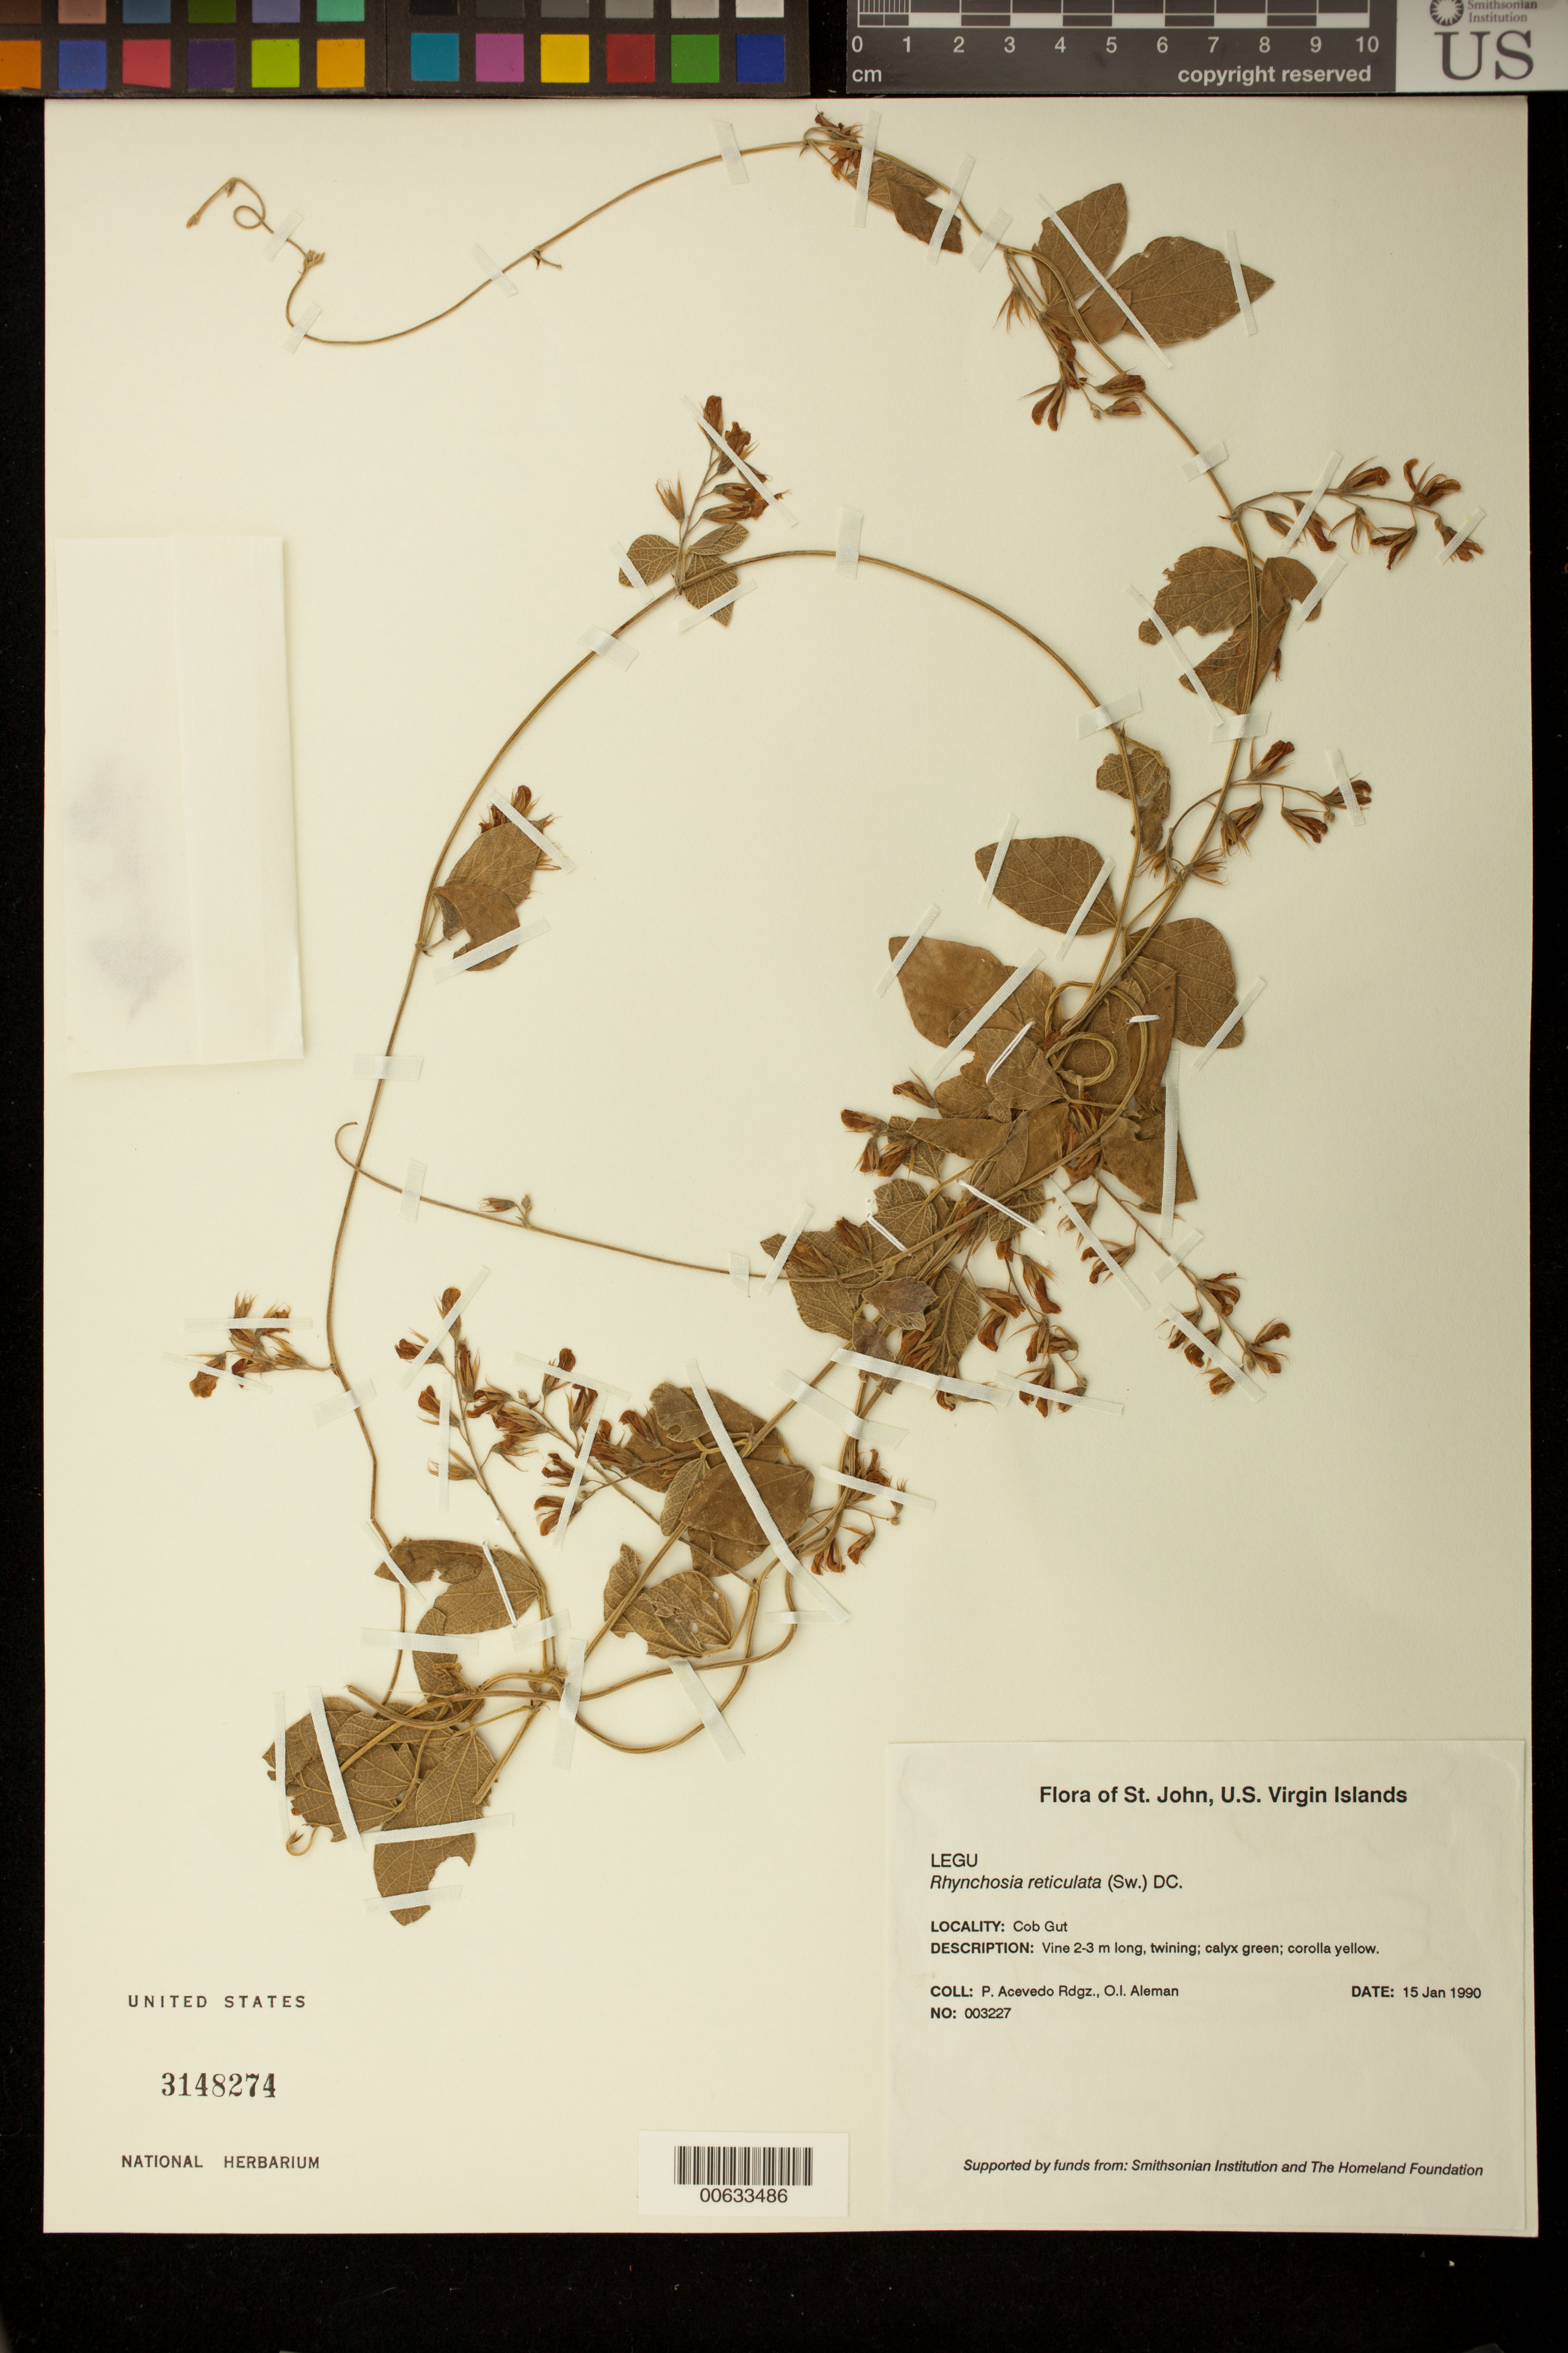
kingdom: Plantae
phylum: Tracheophyta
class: Magnoliopsida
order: Fabales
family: Fabaceae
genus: Rhynchosia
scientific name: Rhynchosia reticulata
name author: (Sw.) DC.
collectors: P. Acevedo-Rodr. & O. Alemán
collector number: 3227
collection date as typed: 15 Jan 1990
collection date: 1990-01-15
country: U.S. Virgin Islands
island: St. John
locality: Coral Bay Quarter; Cob Gut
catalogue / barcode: US 3148274